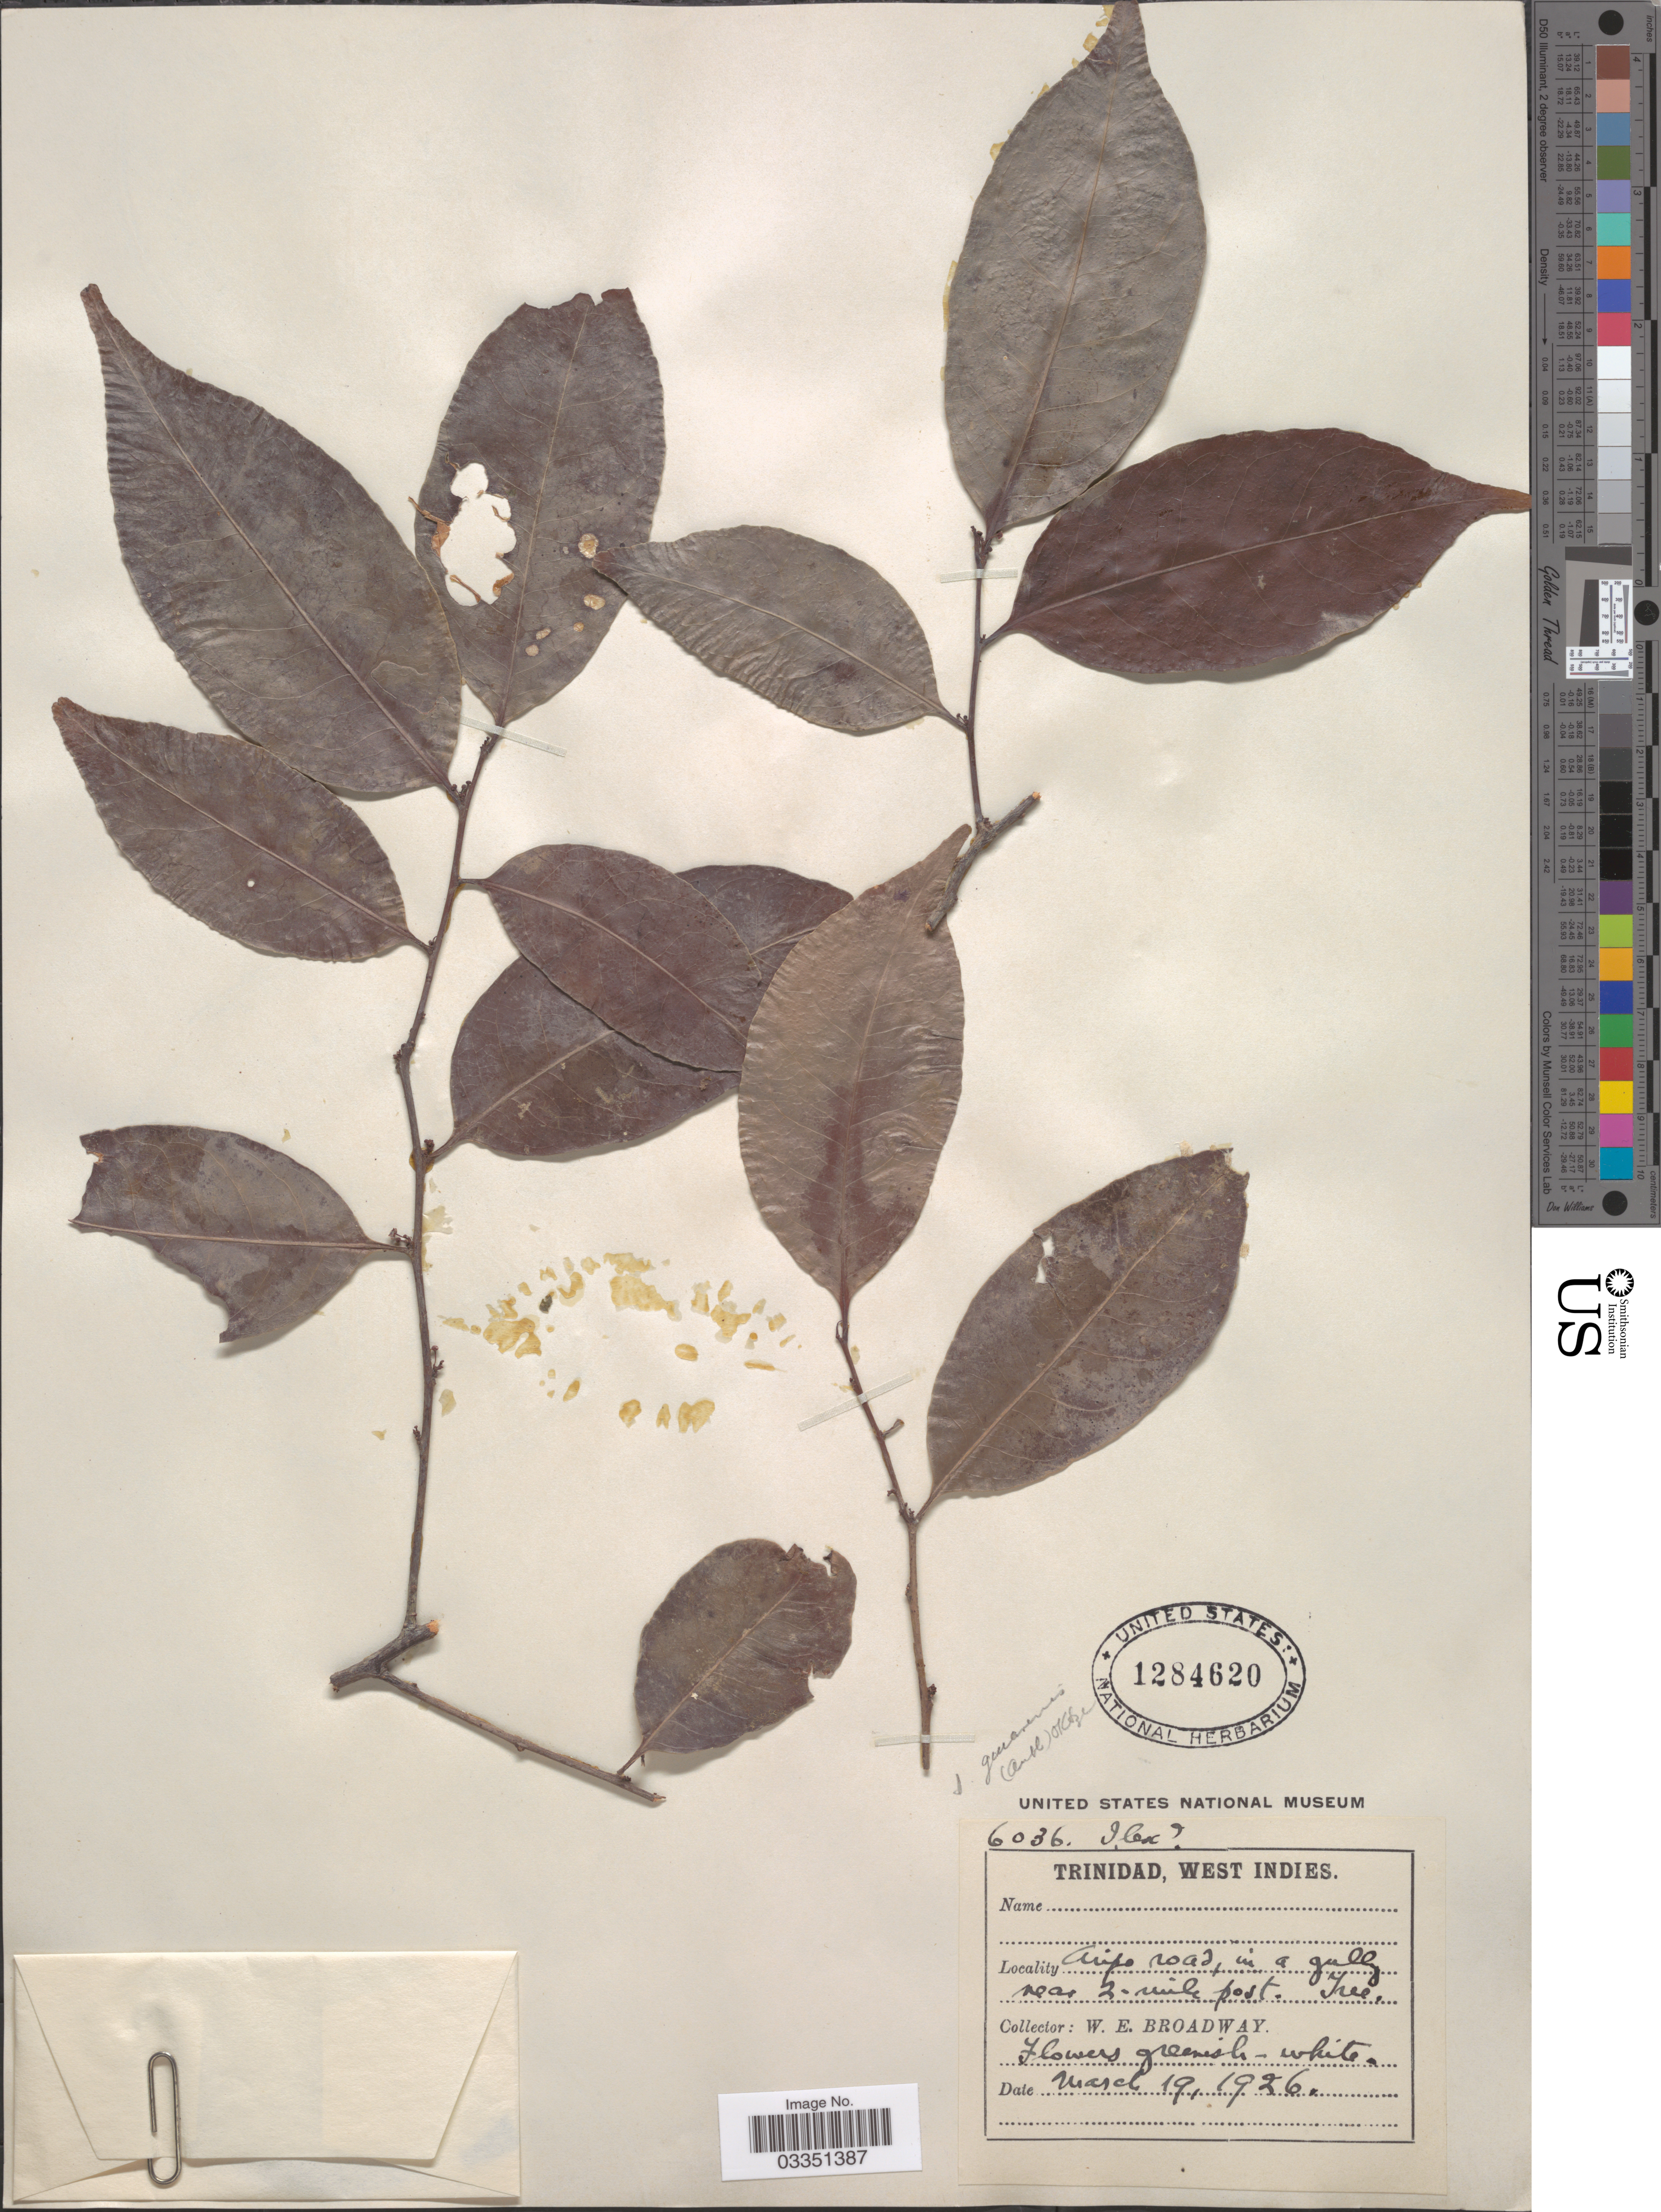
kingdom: Plantae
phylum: Tracheophyta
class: Magnoliopsida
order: Aquifoliales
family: Aquifoliaceae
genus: Ilex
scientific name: Ilex sp.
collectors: W. E. Broadway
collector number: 6036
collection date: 1926-03-19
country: Trinidad and Tobago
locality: Trinidad, West Indies. Aripo road, in a gully near 2-mile post.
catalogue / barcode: US 1284620